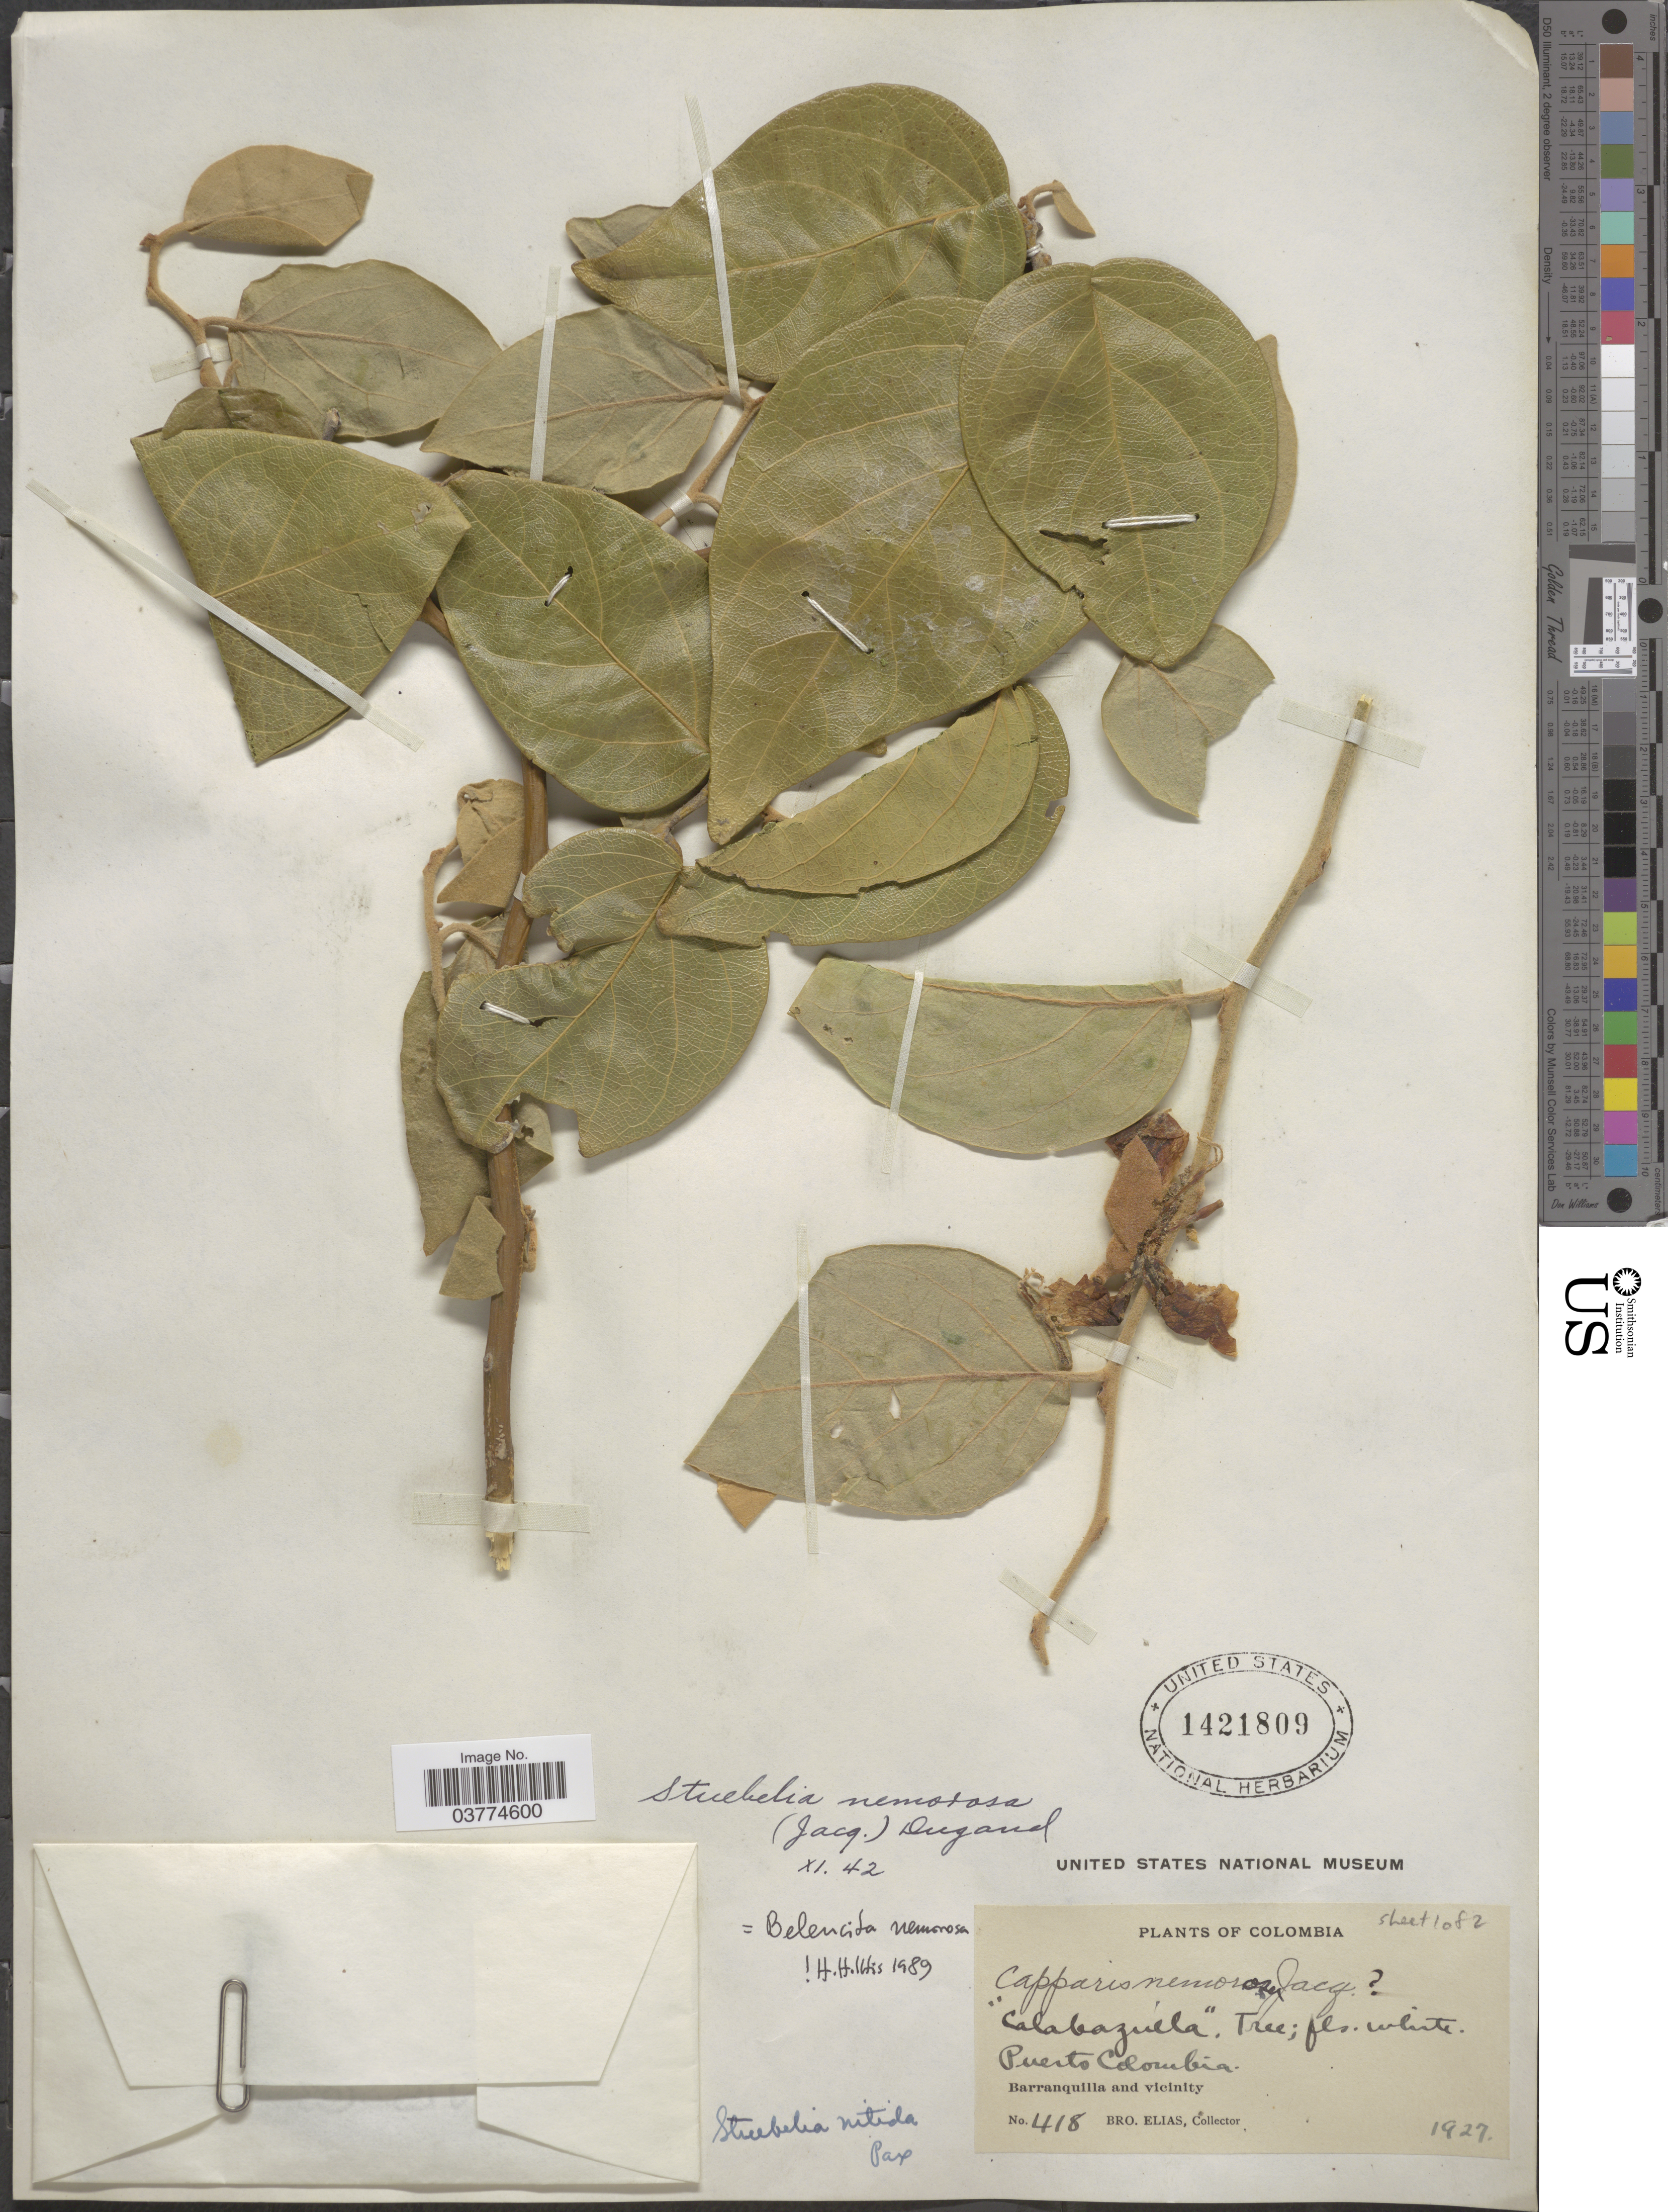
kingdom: Plantae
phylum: Tracheophyta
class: Magnoliopsida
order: Brassicales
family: Capparaceae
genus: Belencita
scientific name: Belencita nemorosa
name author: (Jacq.) Dugand G.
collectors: Bro. Elias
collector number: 418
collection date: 1927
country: Colombia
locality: Puerto Colombia. Barranquilla and vicinity.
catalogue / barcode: US 1421809